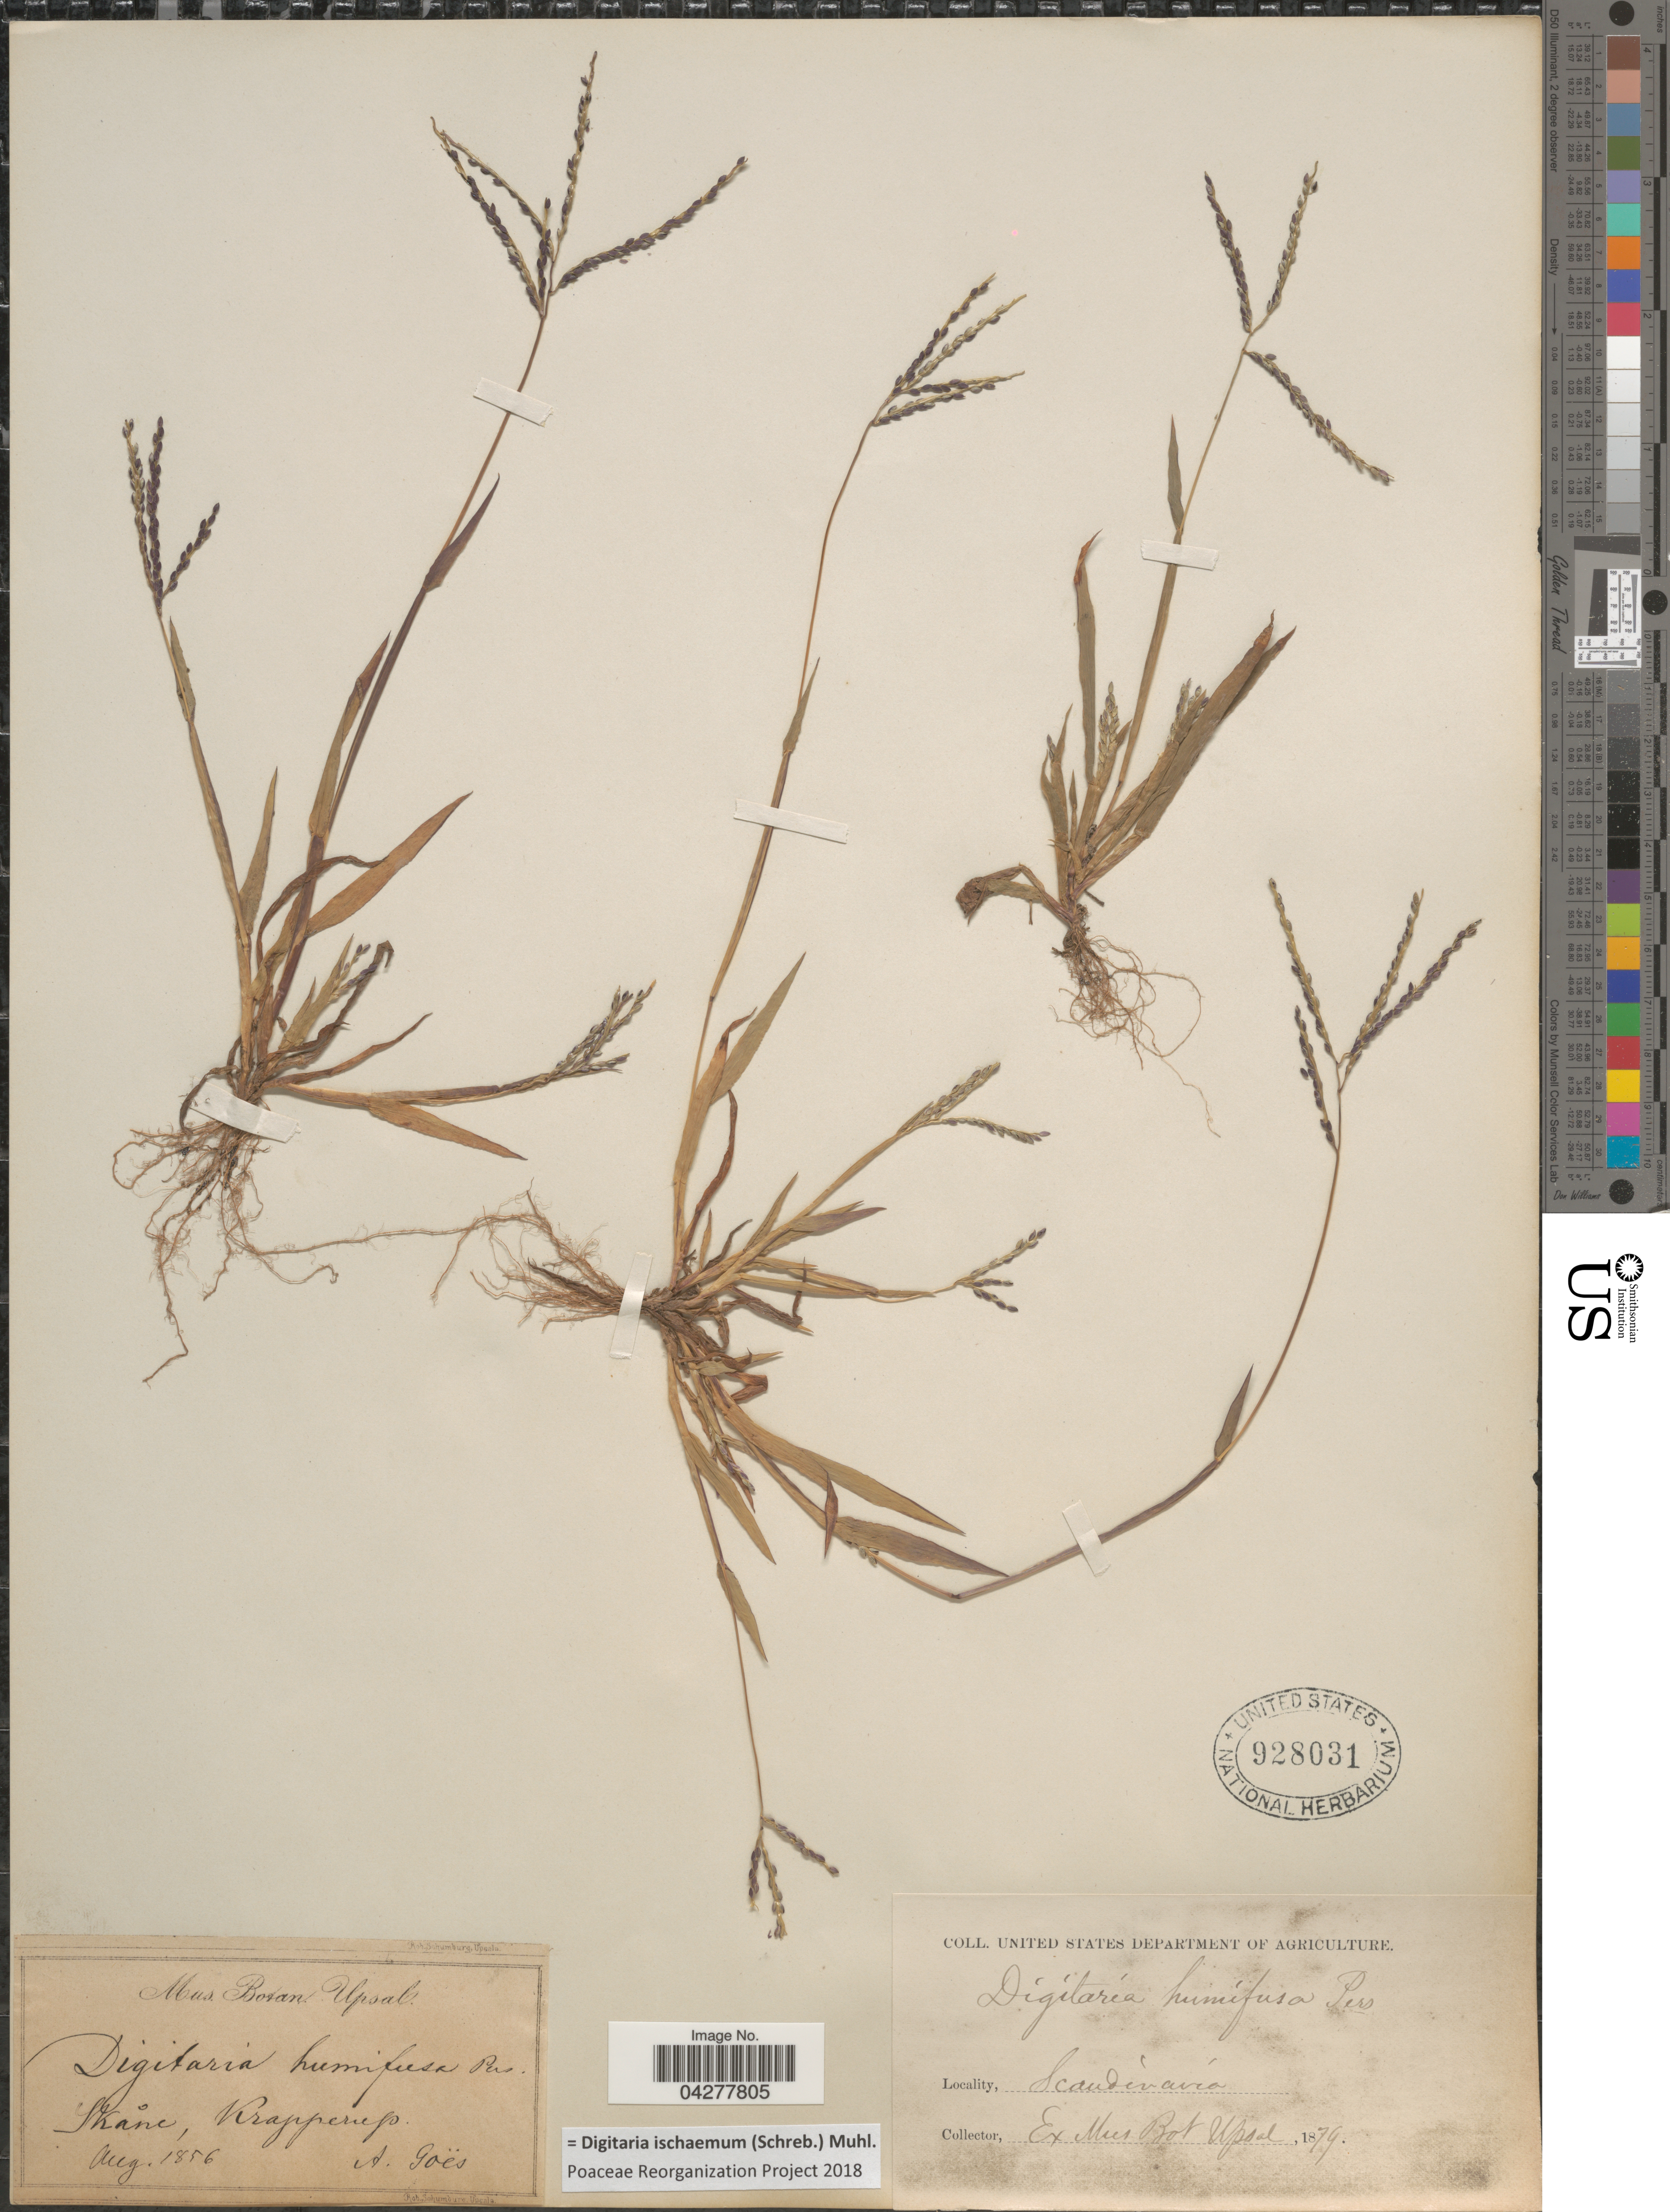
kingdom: Plantae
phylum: Tracheophyta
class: Liliopsida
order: Poales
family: Poaceae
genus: Digitaria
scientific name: Digitaria ischaemum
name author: (Schreber) Schreber ex Muhl.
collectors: A. Goes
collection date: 1856-08/1879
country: Sweden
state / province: Skåne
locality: Scandinavia. Krapperup.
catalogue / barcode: US 928031